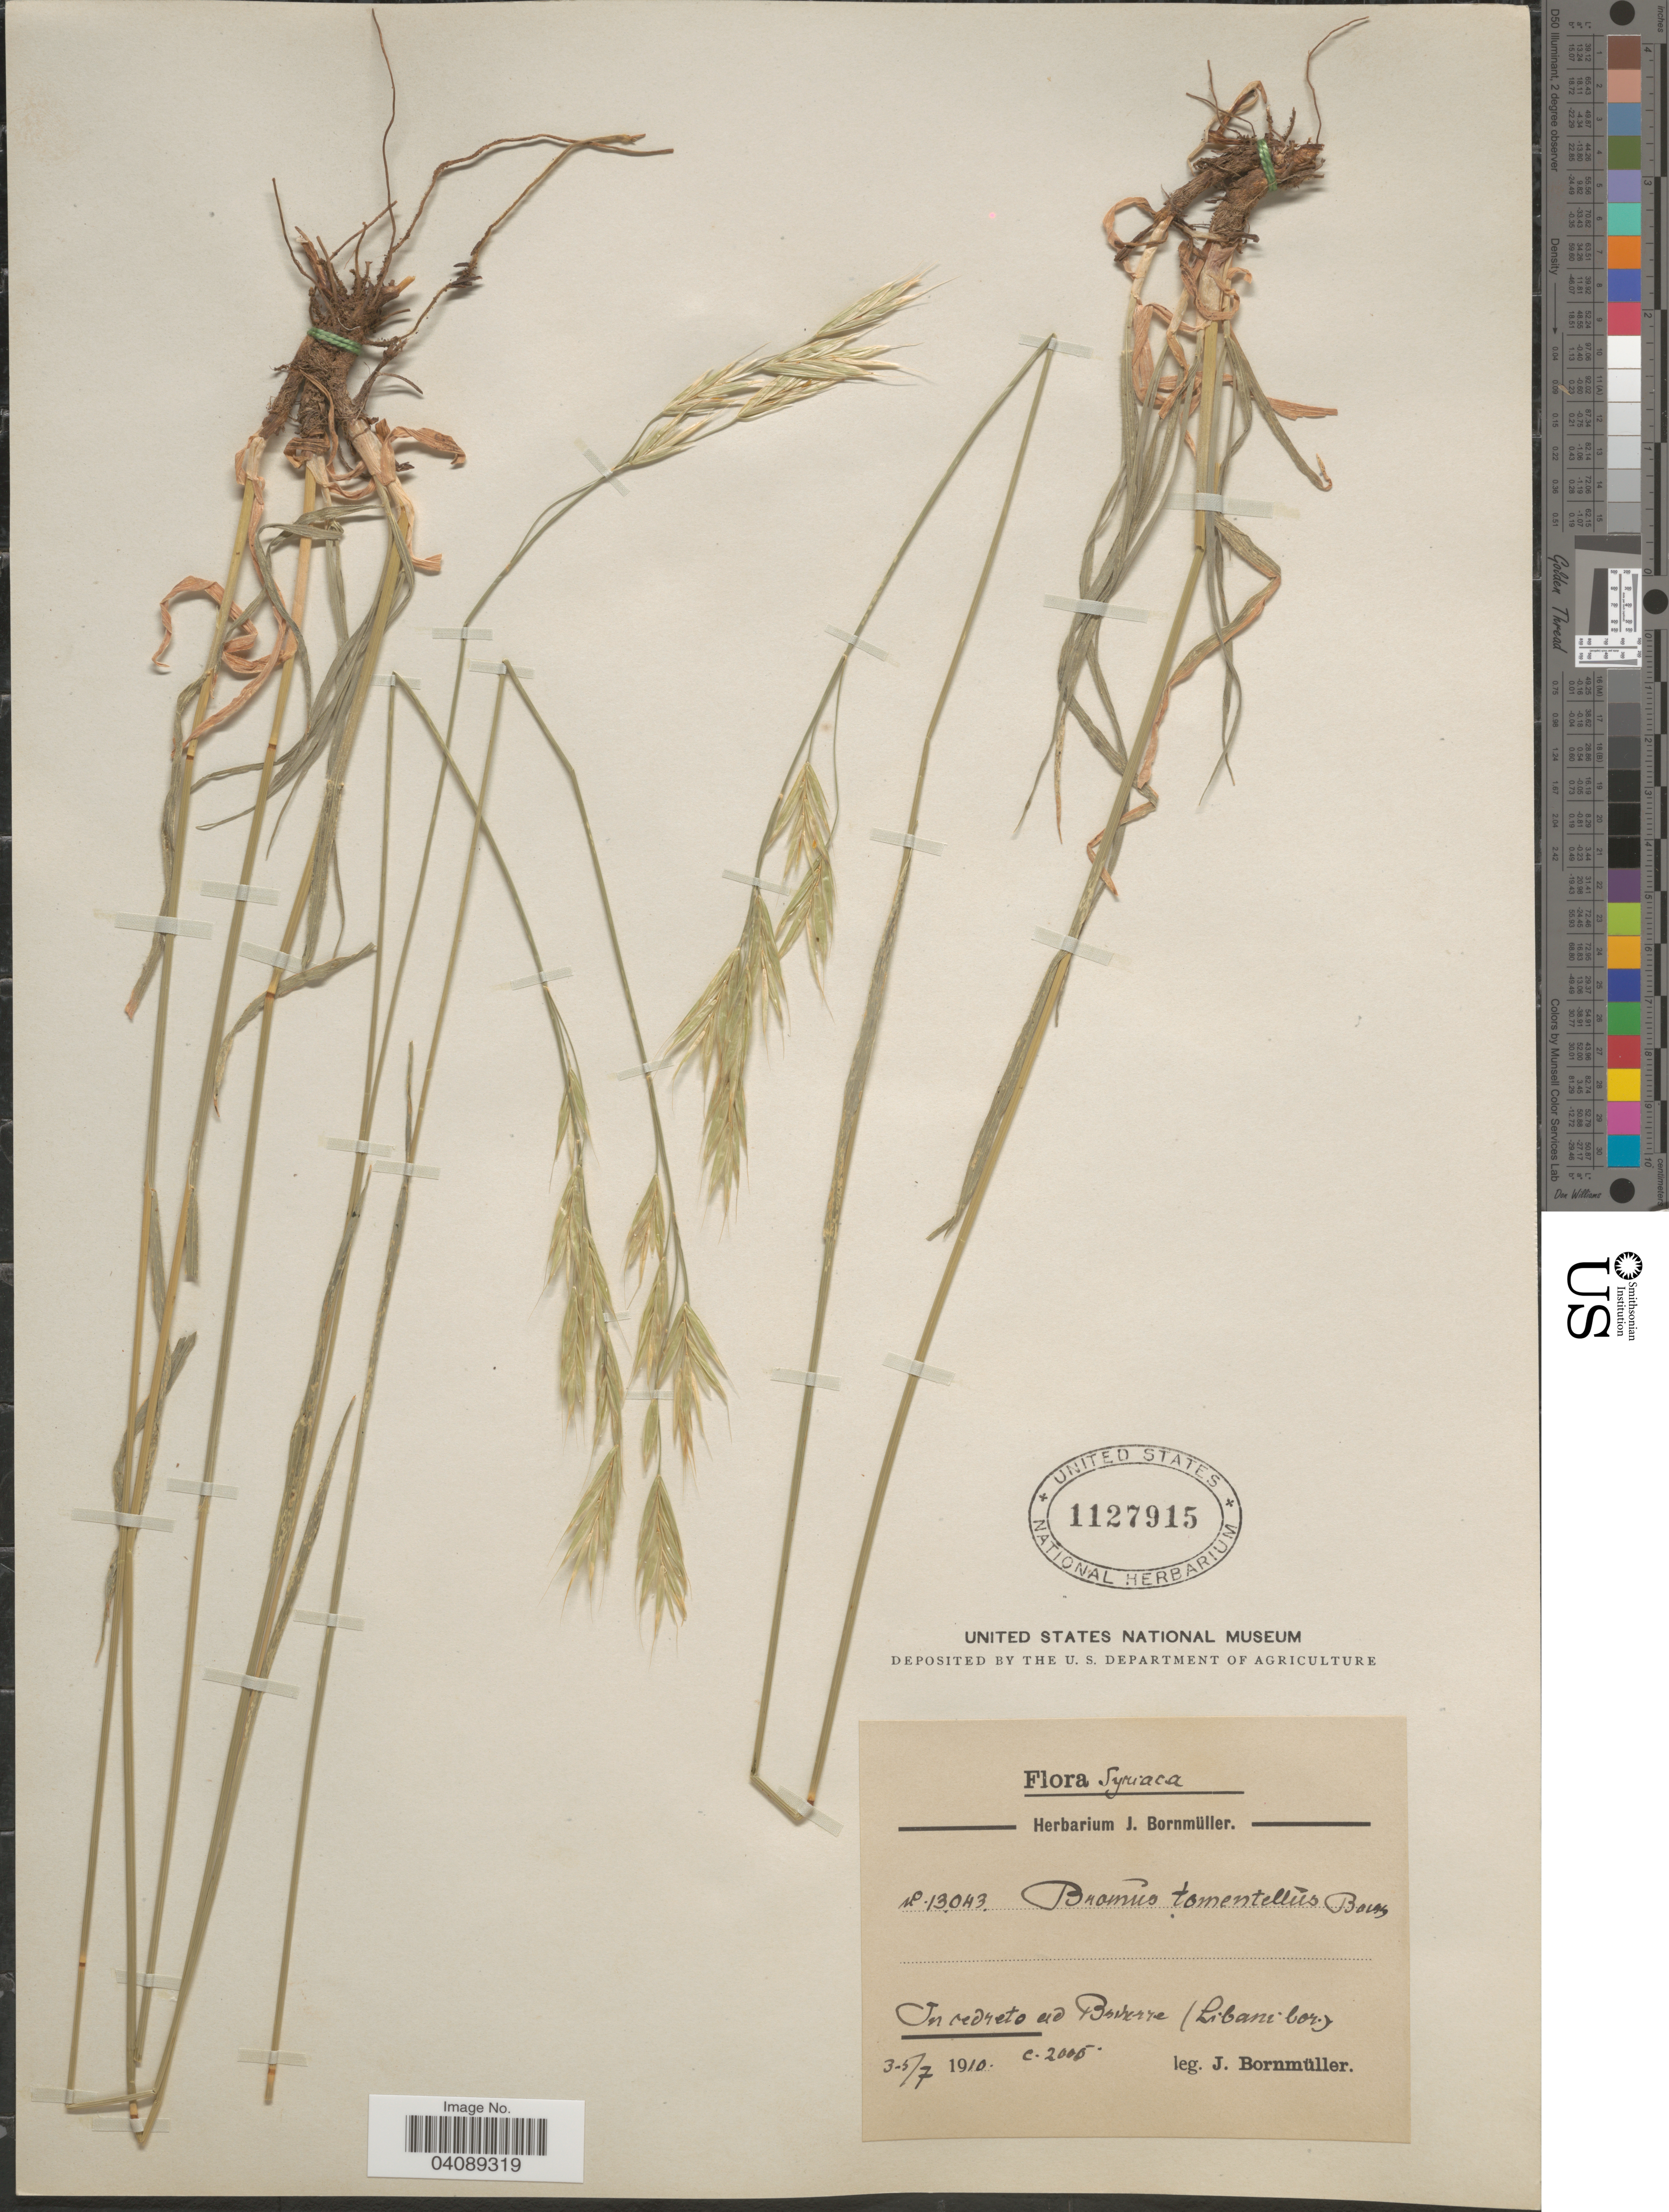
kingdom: Plantae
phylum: Tracheophyta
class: Liliopsida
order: Poales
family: Poaceae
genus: Bromus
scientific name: Bromus tomentellus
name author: Boiss.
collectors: J. Bornmüller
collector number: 13043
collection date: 1910-07-03/1910-07-05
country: Lebanon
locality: Syriaca. In redreto ad Bsiherre (Libani. bor.).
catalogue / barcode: US 1127915